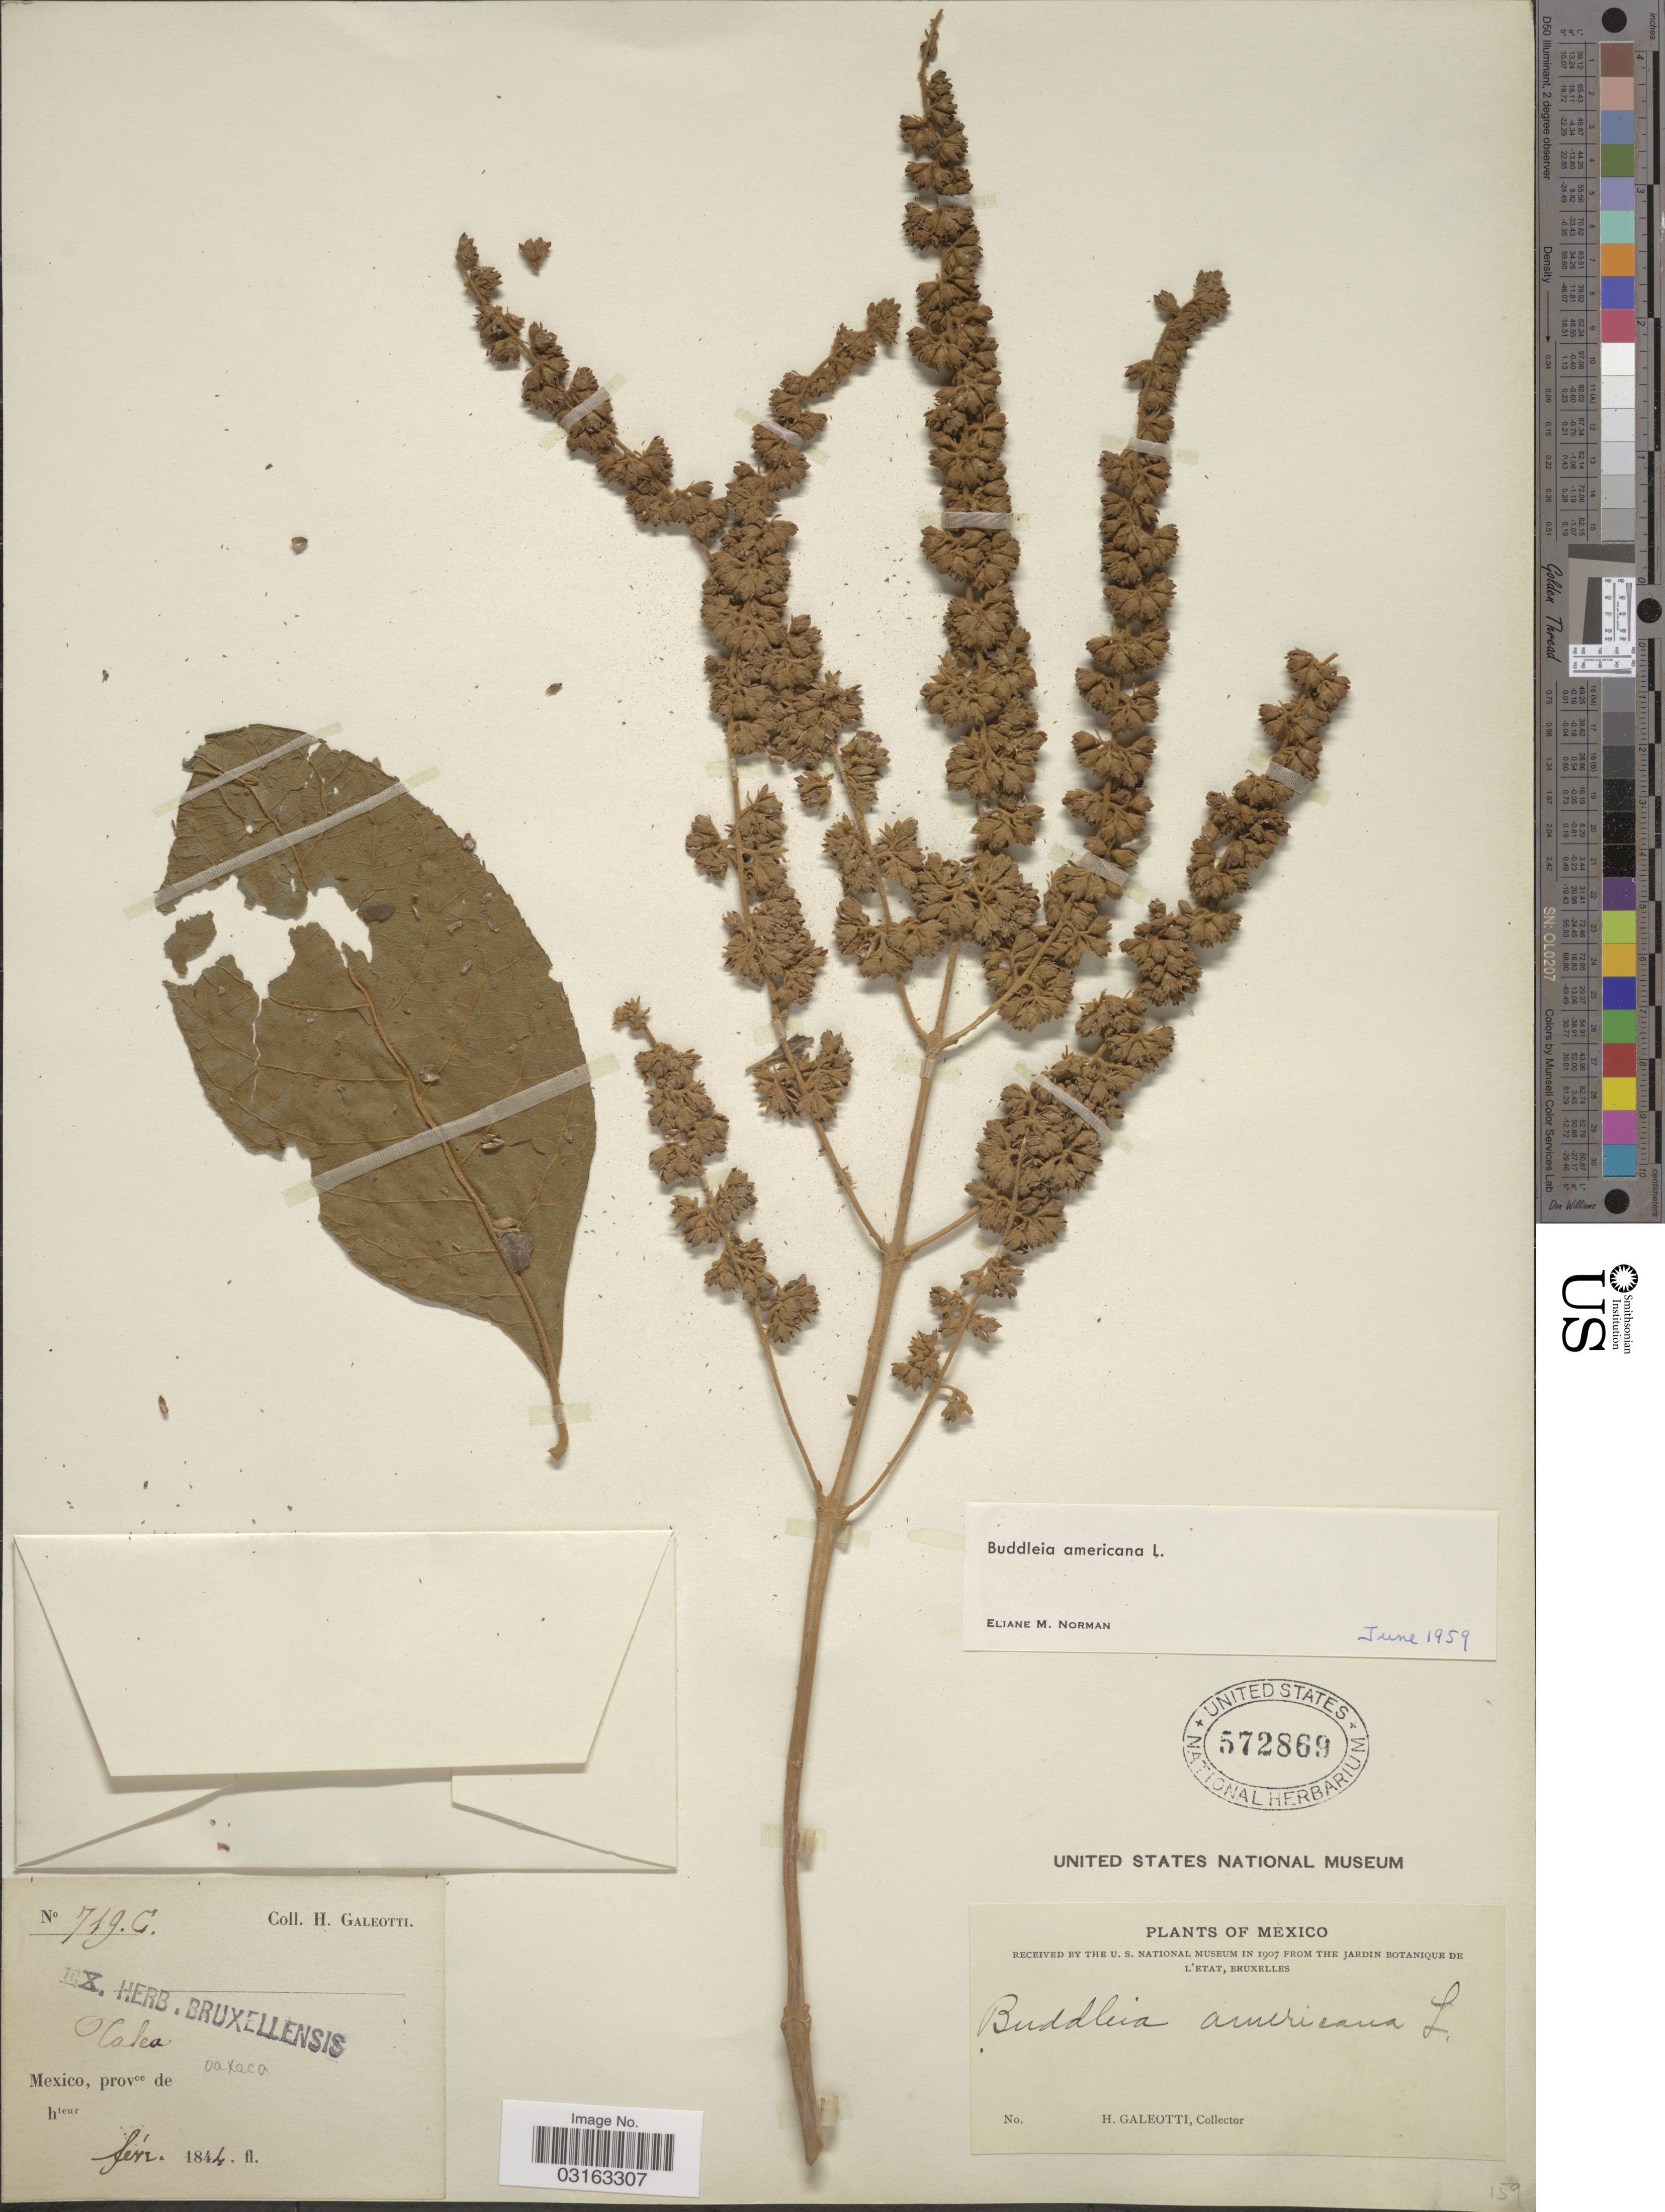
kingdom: Plantae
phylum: Tracheophyta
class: Magnoliopsida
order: Lamiales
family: Scrophulariaceae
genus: Buddleja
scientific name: Buddleja americana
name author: L.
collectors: H. G. Galeotti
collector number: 719C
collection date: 1844-02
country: Mexico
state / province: Oaxaca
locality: Talea.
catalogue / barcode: US 572869